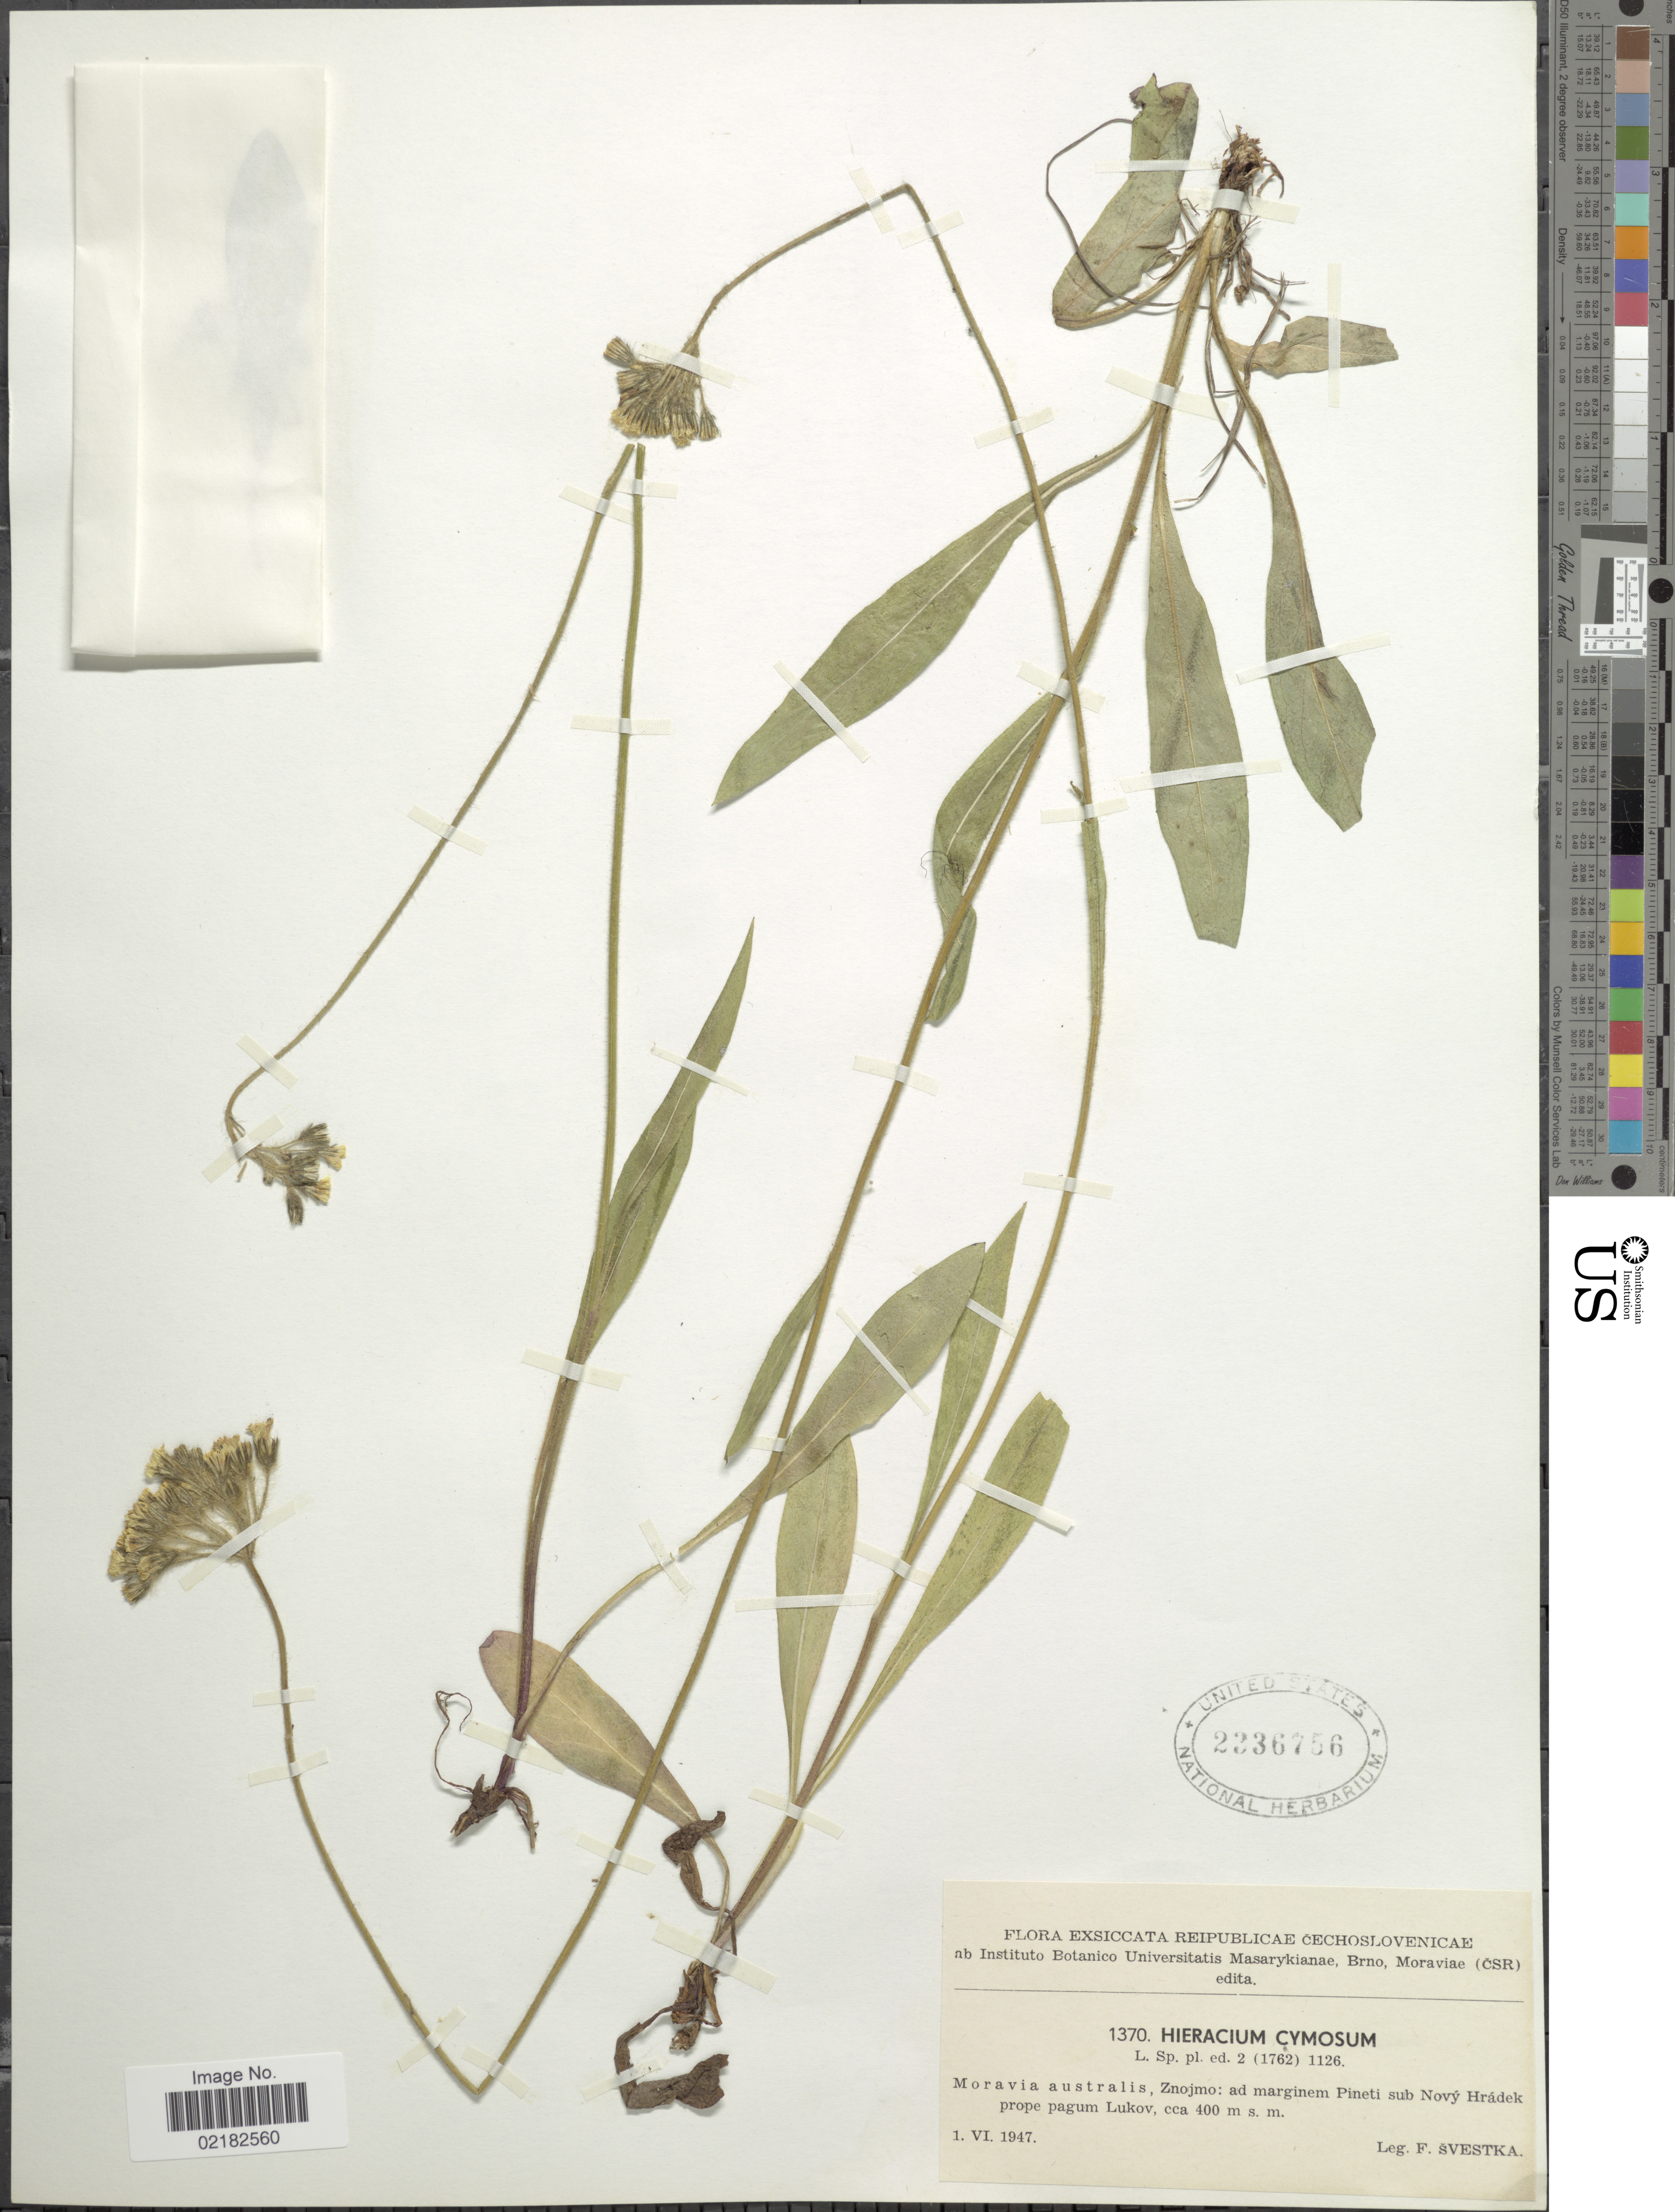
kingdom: Plantae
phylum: Tracheophyta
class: Magnoliopsida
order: Asterales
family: Asteraceae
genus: Pilosella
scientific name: Pilosella cymiflora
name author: (Näg. & Peter) S. Bräut. & Greuter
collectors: F. Svestka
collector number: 1370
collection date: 1947-06-01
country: Czechia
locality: Reipublicae Cechoslovenicae, Moravia australis, Znojmo, ad marginem Pineti sub Novy Hradek prope pagum Lukov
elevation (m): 400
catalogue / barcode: US 2336756